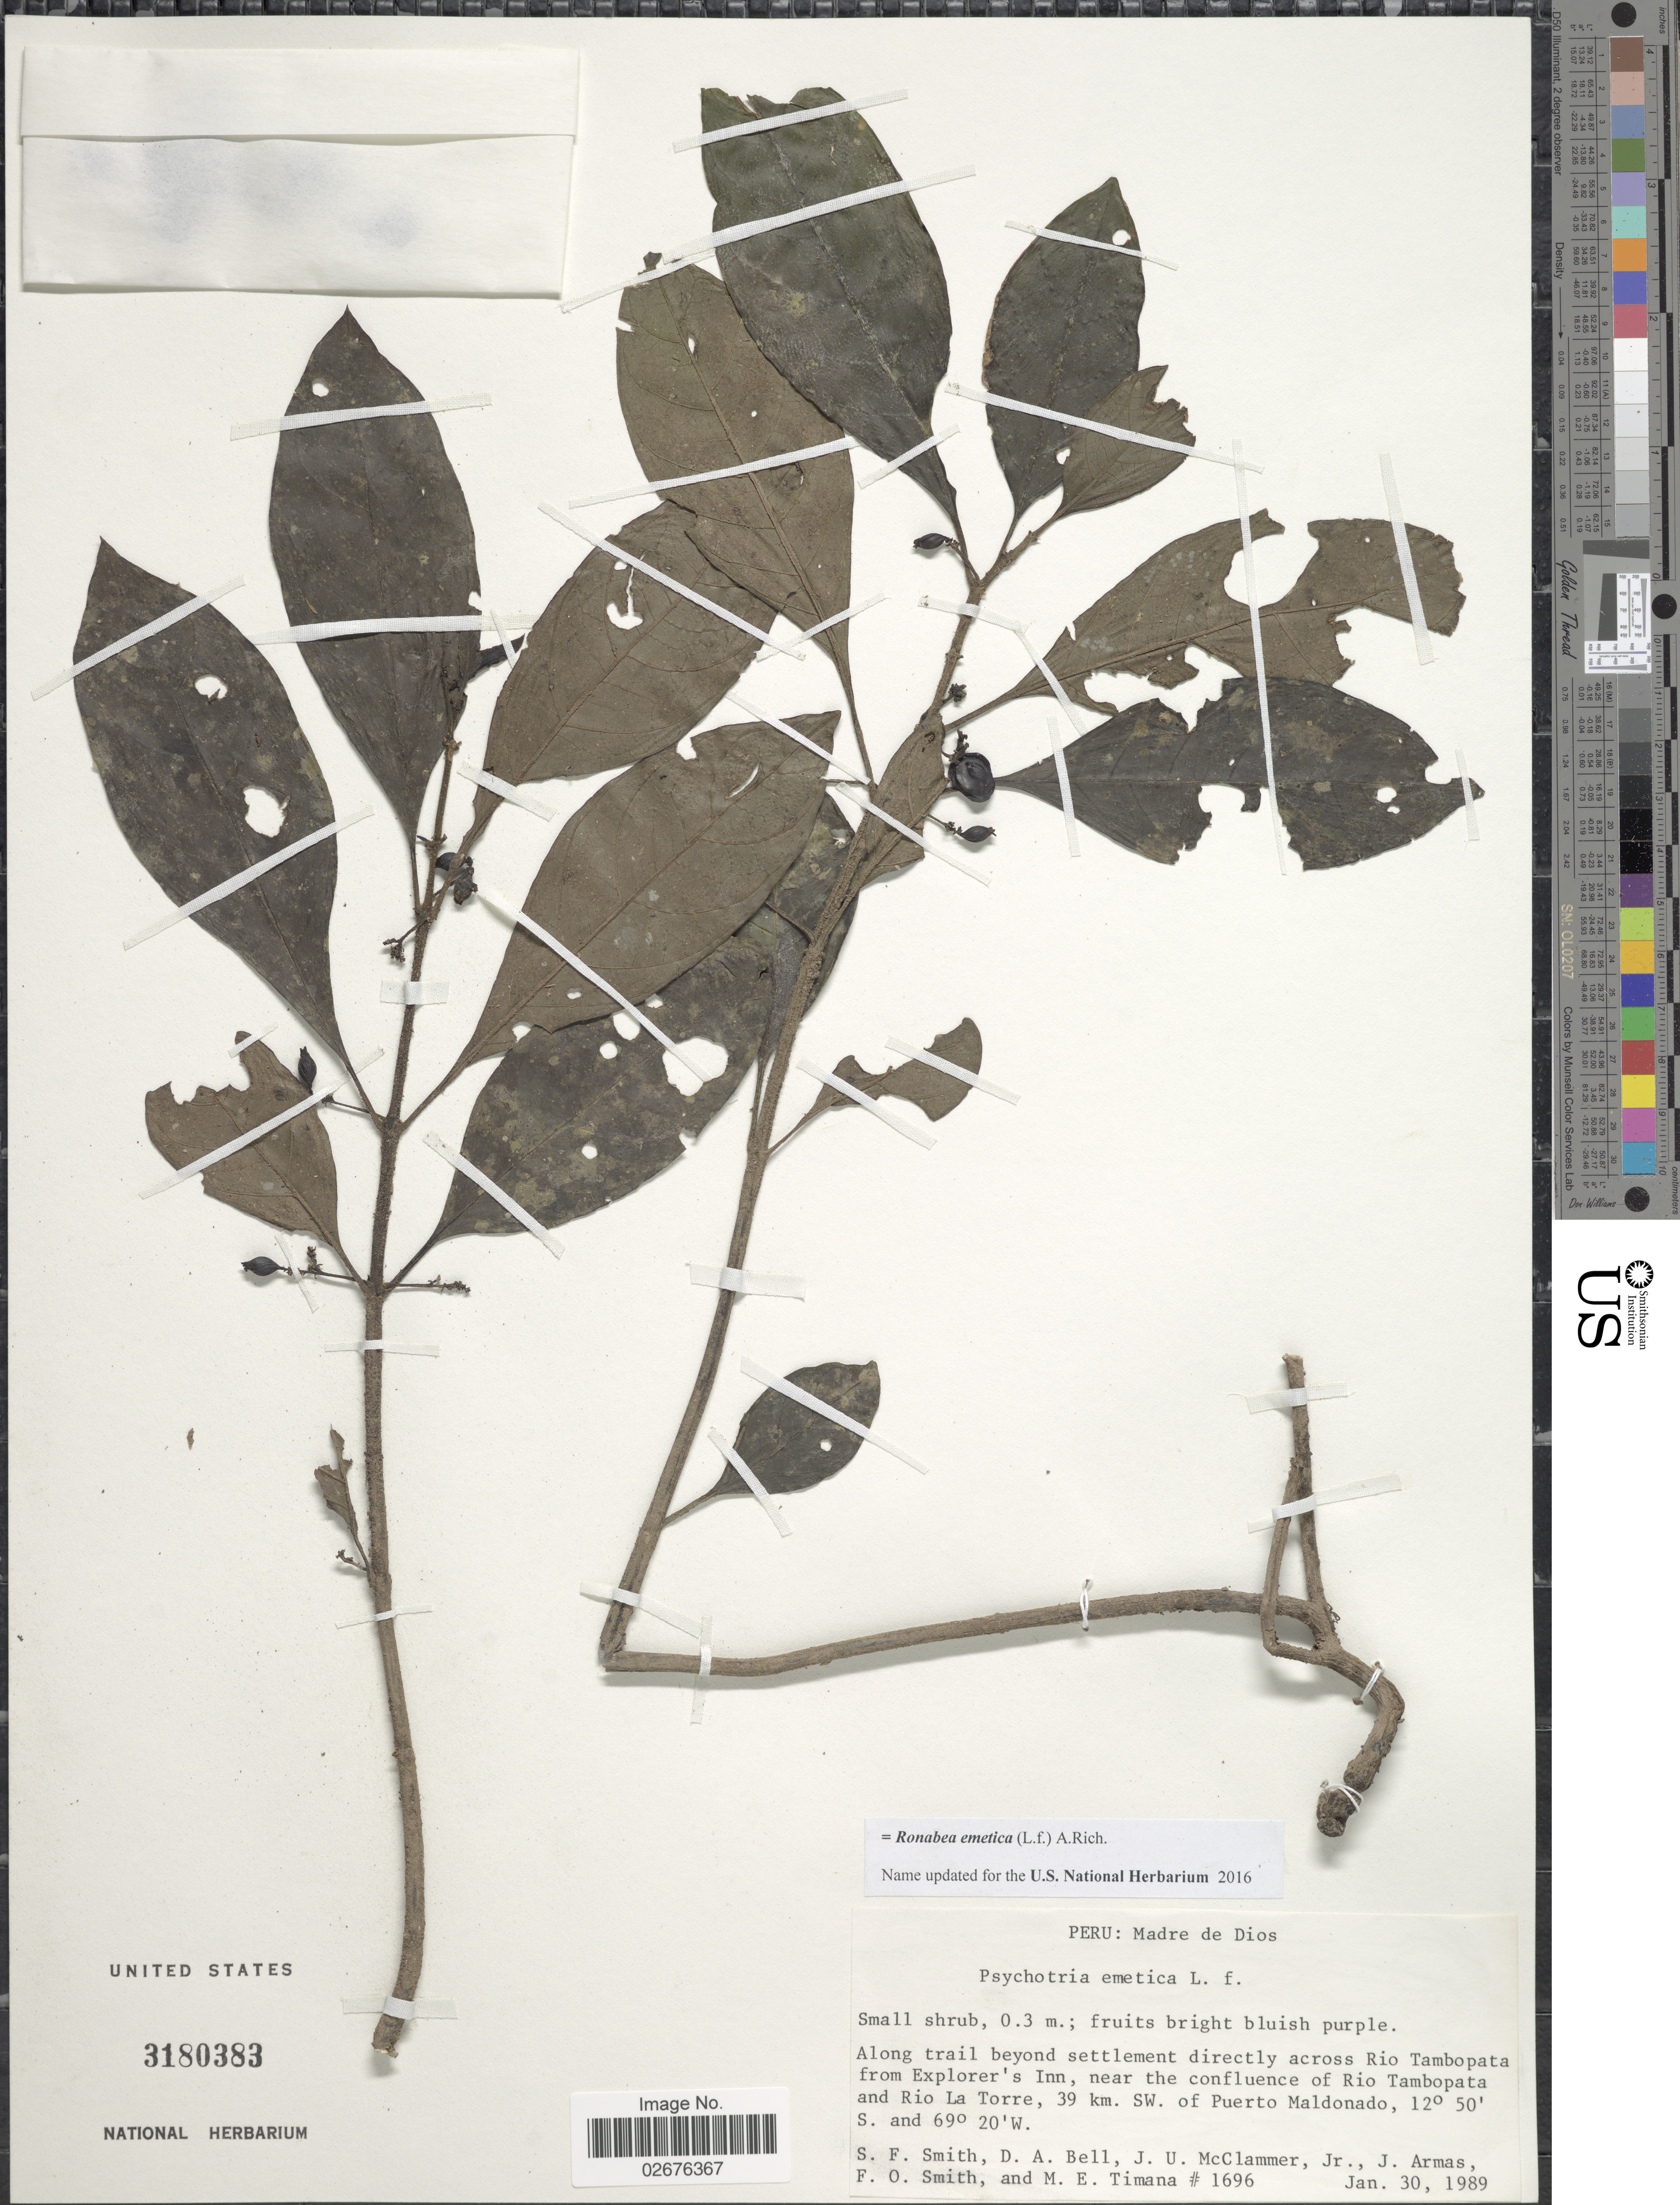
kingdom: Plantae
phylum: Tracheophyta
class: Magnoliopsida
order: Gentianales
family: Rubiaceae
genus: Ronabea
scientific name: Ronabea emetica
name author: (L. f.) A. Rich.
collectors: S.F. Smith, D. A. Bell, J. McClammer & J. Armas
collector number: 1696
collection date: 1989-01-30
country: Peru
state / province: Madre de Dios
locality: Along trail beyond settlement directly across Rio Tambopata from Explorer's Inn, near the confluence of Rio Tambopata and Rio La Torre, 39 km. SW. of Puerto Maldonado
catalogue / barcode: US 3180383